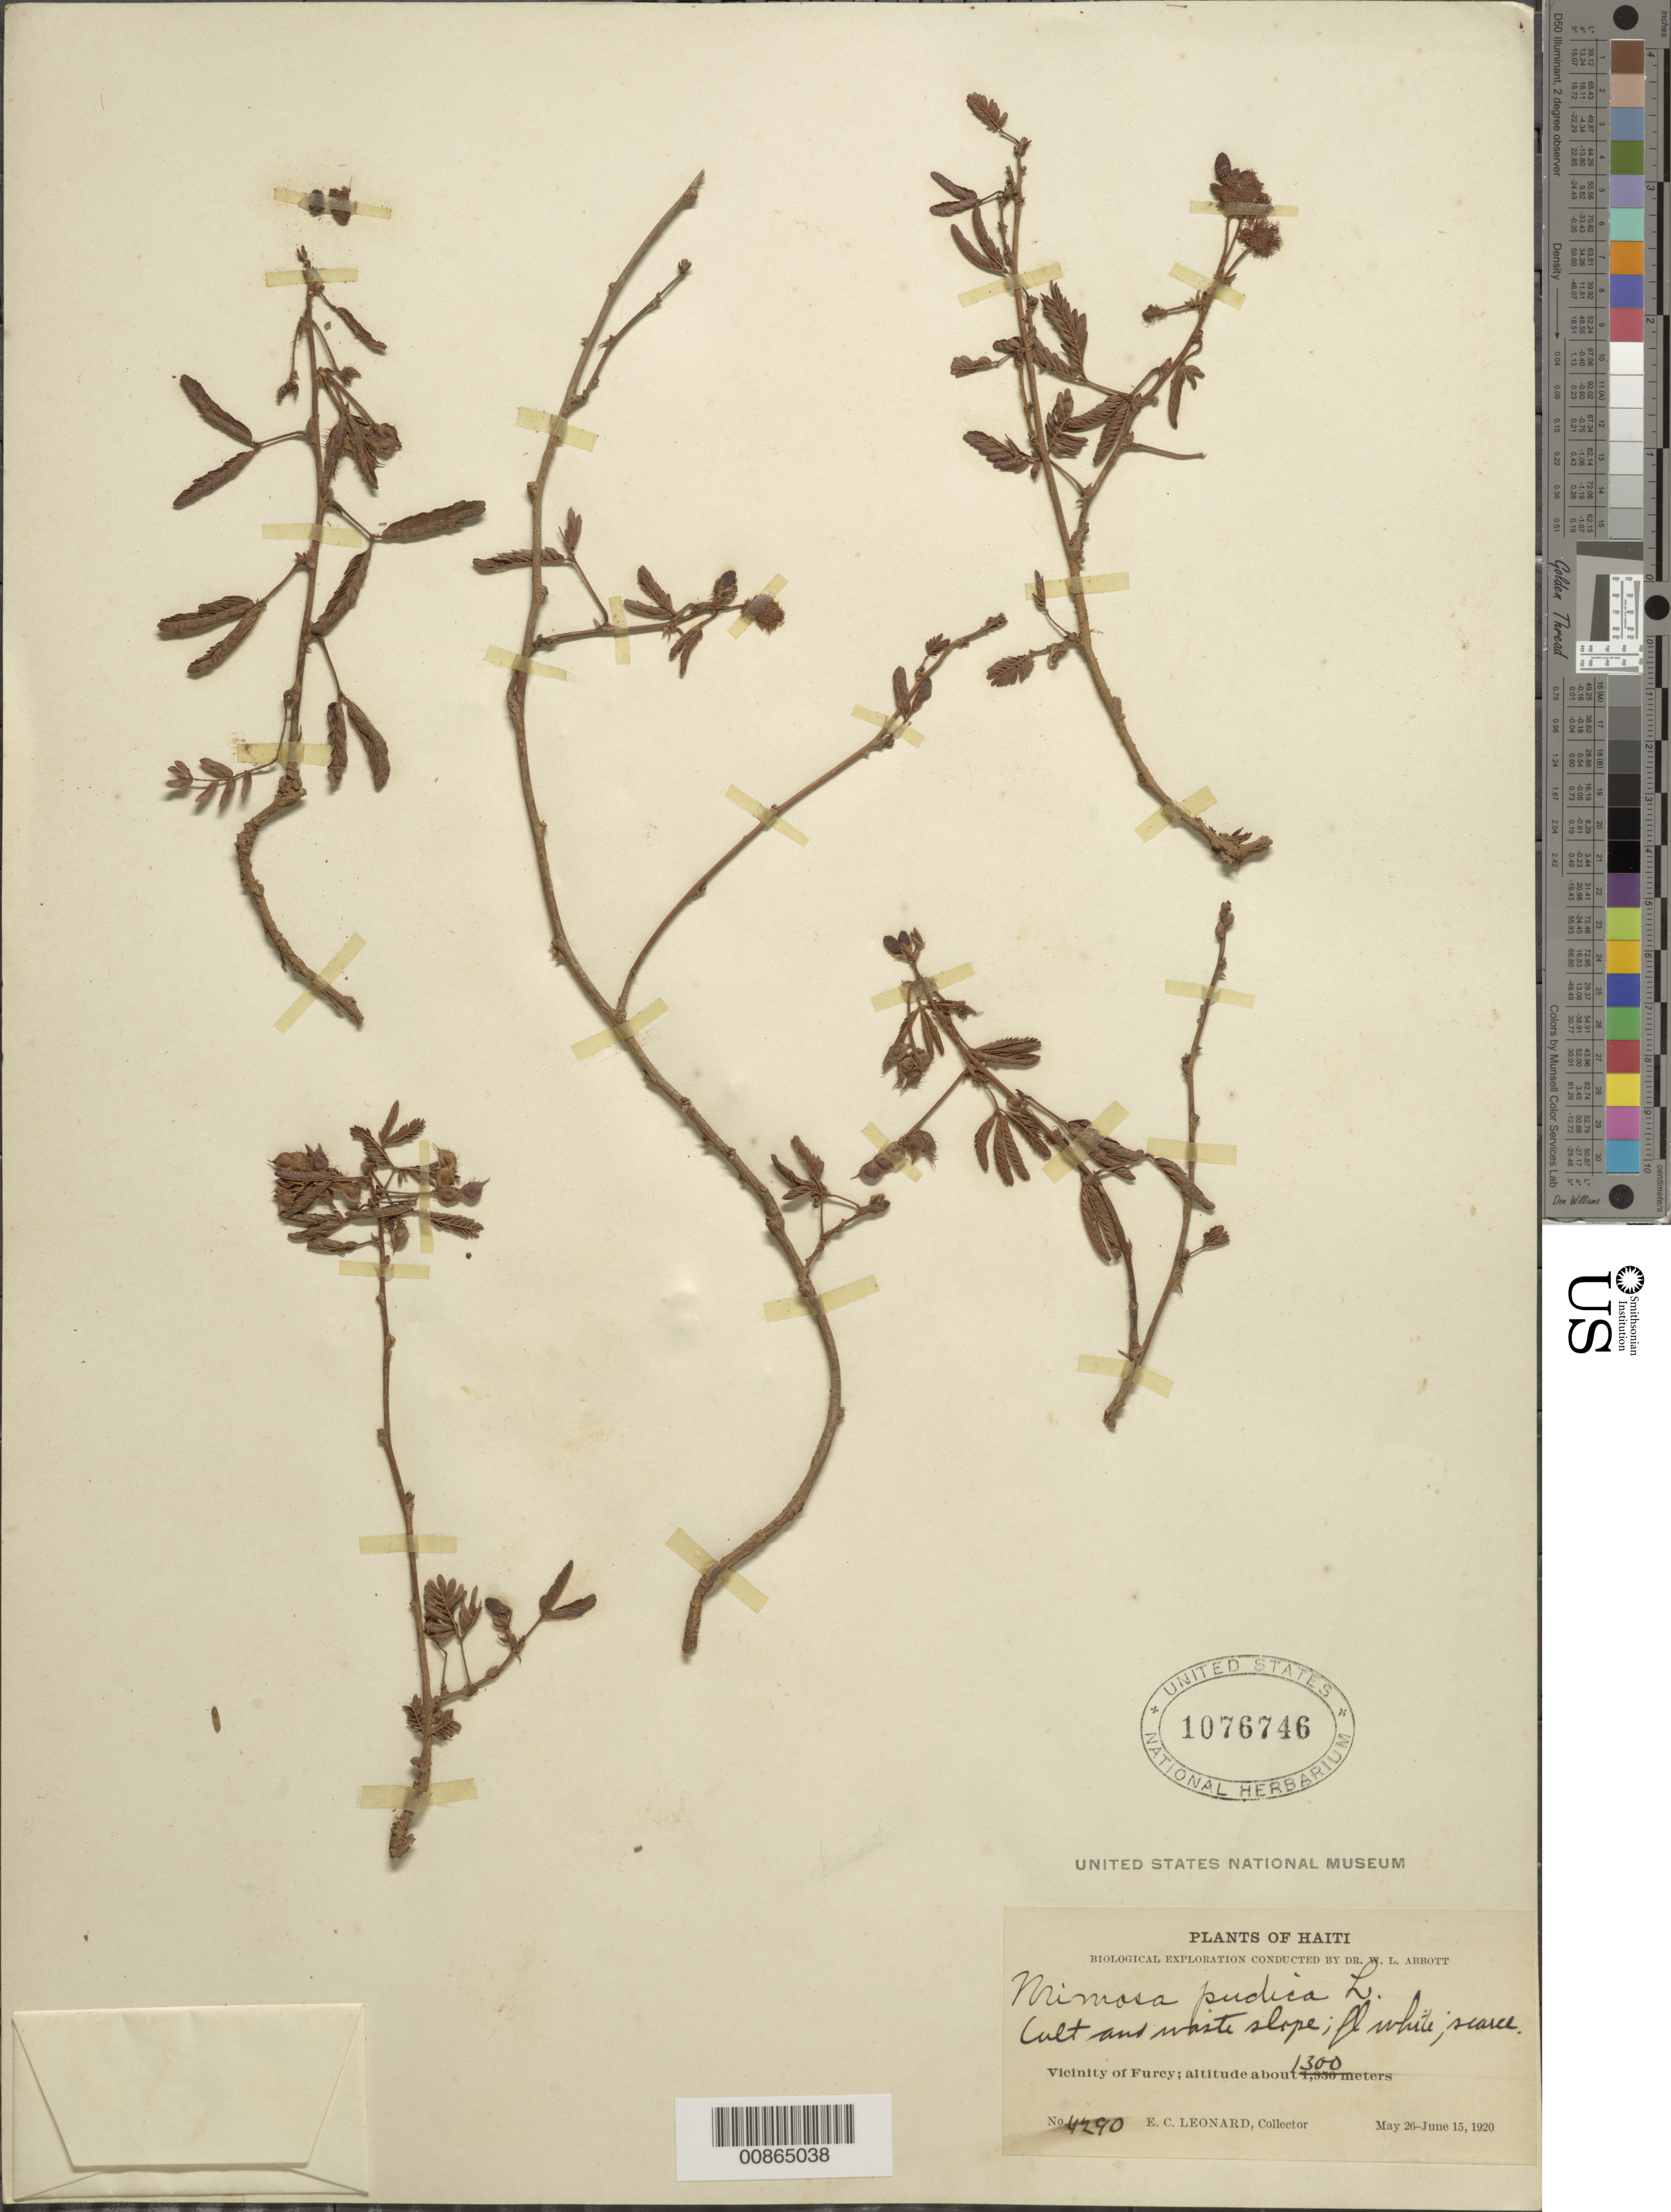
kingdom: Plantae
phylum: Tracheophyta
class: Magnoliopsida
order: Fabales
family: Fabaceae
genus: Mimosa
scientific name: Mimosa pudica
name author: L.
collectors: E. C. Leonard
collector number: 4290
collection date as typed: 26 May 1920 to 15 Jun 1920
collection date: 1920-05-26/1920-06-15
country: Haiti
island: Hispaniola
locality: Vicinity of Furcy.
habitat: Cultivated and waste slope.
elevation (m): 1300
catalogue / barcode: US 1076746